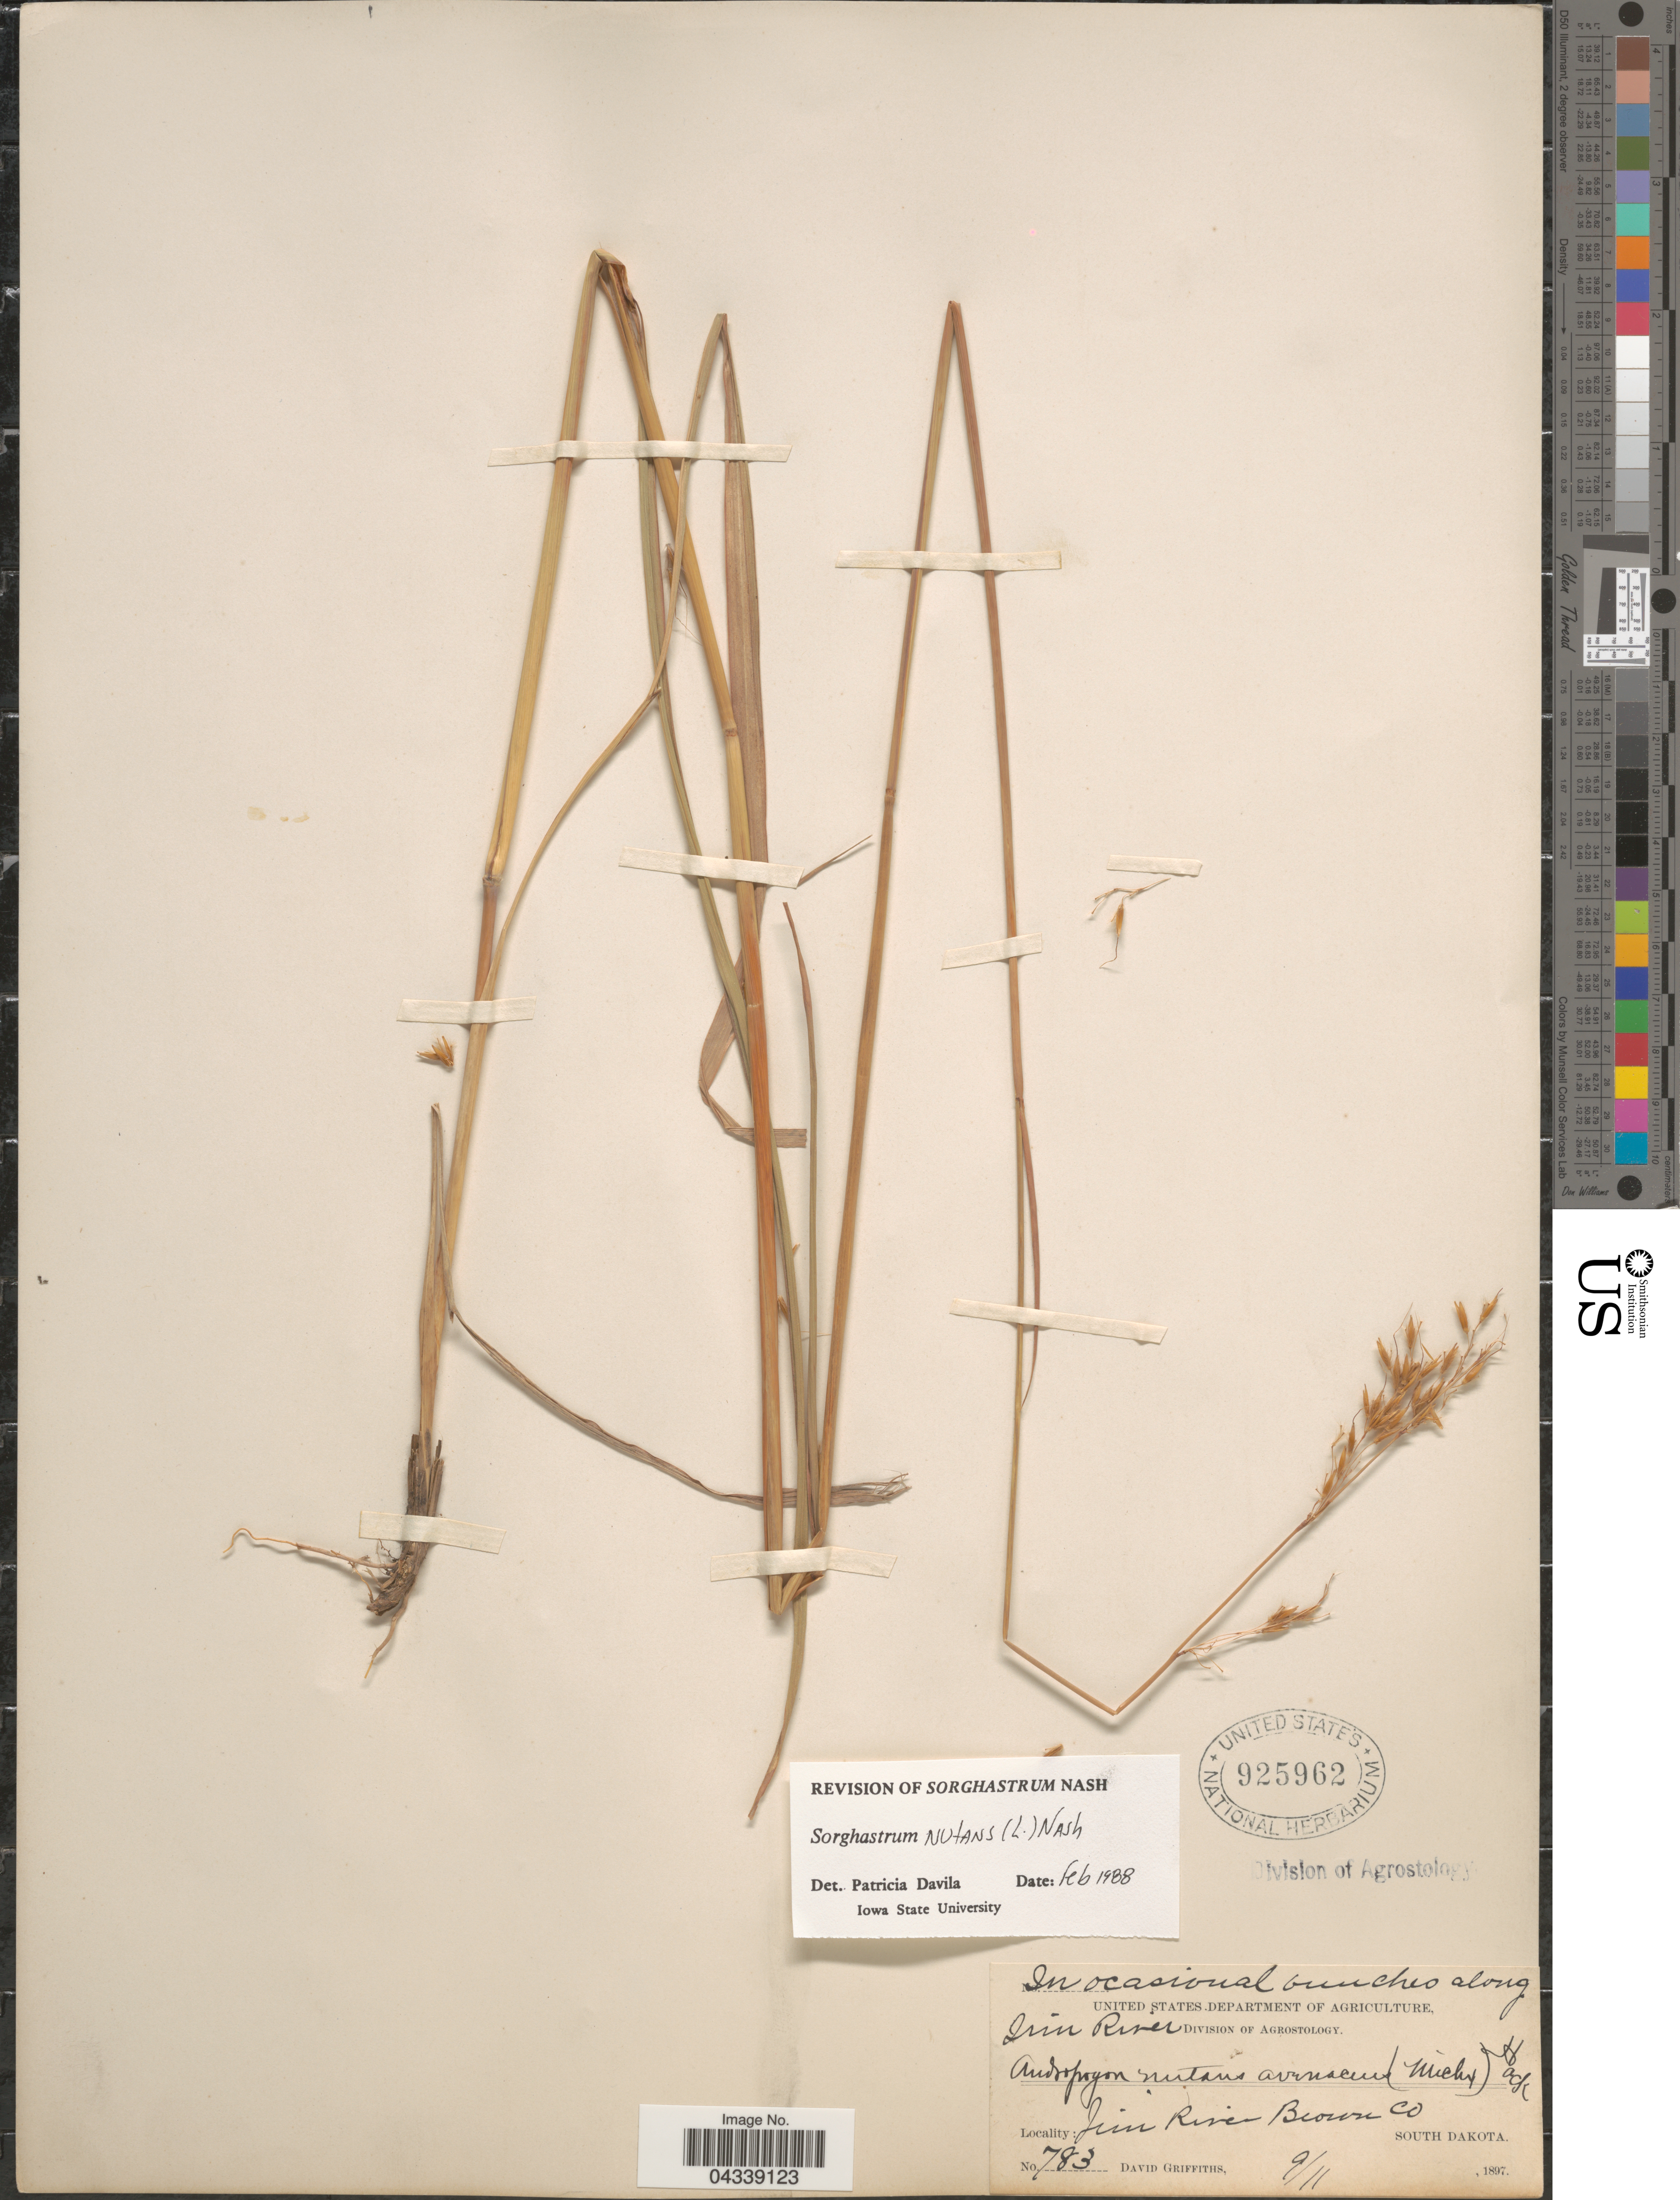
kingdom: Plantae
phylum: Tracheophyta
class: Liliopsida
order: Poales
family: Poaceae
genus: Sorghastrum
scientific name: Sorghastrum nutans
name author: (L.) Nash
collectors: D. Griffiths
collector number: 783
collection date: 1897-09-11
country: United States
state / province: South Dakota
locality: Jim River Brown Co.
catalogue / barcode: US 925962